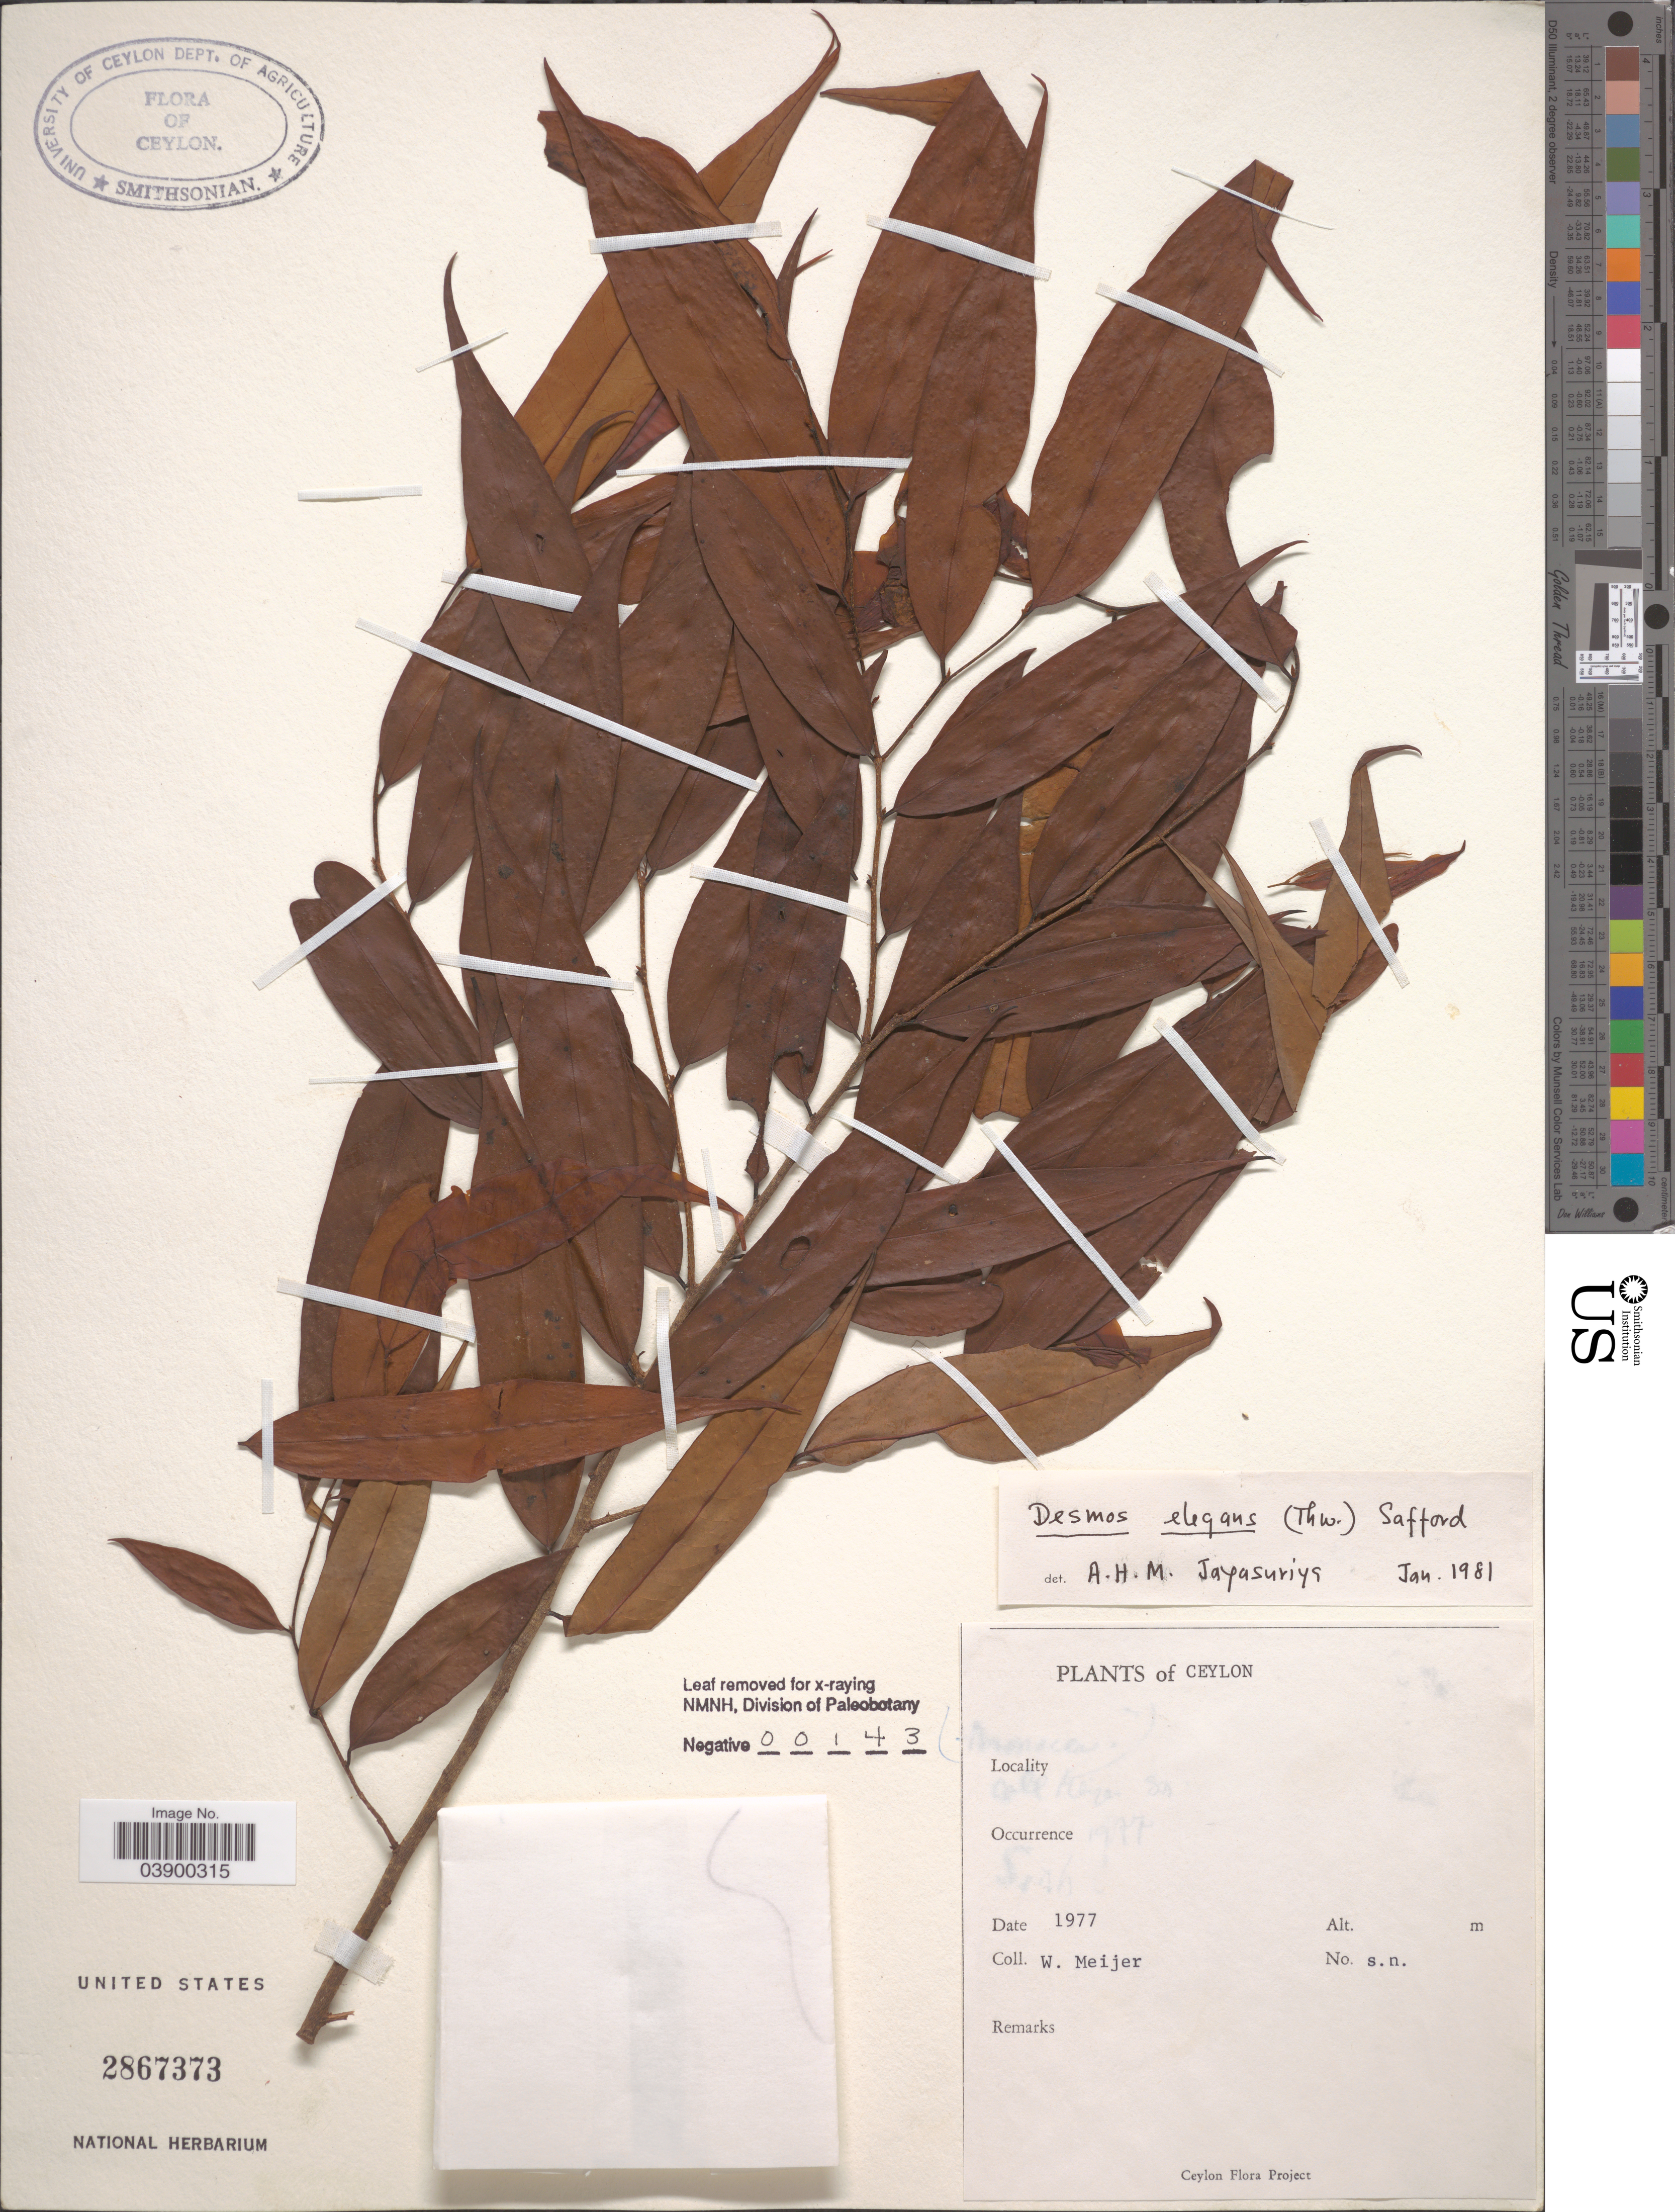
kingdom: Plantae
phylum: Tracheophyta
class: Magnoliopsida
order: Magnoliales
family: Annonaceae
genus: Desmos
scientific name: Desmos elegans Elmer, nom. illeg.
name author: Elmer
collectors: W. Meijer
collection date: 1977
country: Sri Lanka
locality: Ceylon.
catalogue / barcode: US 2867373